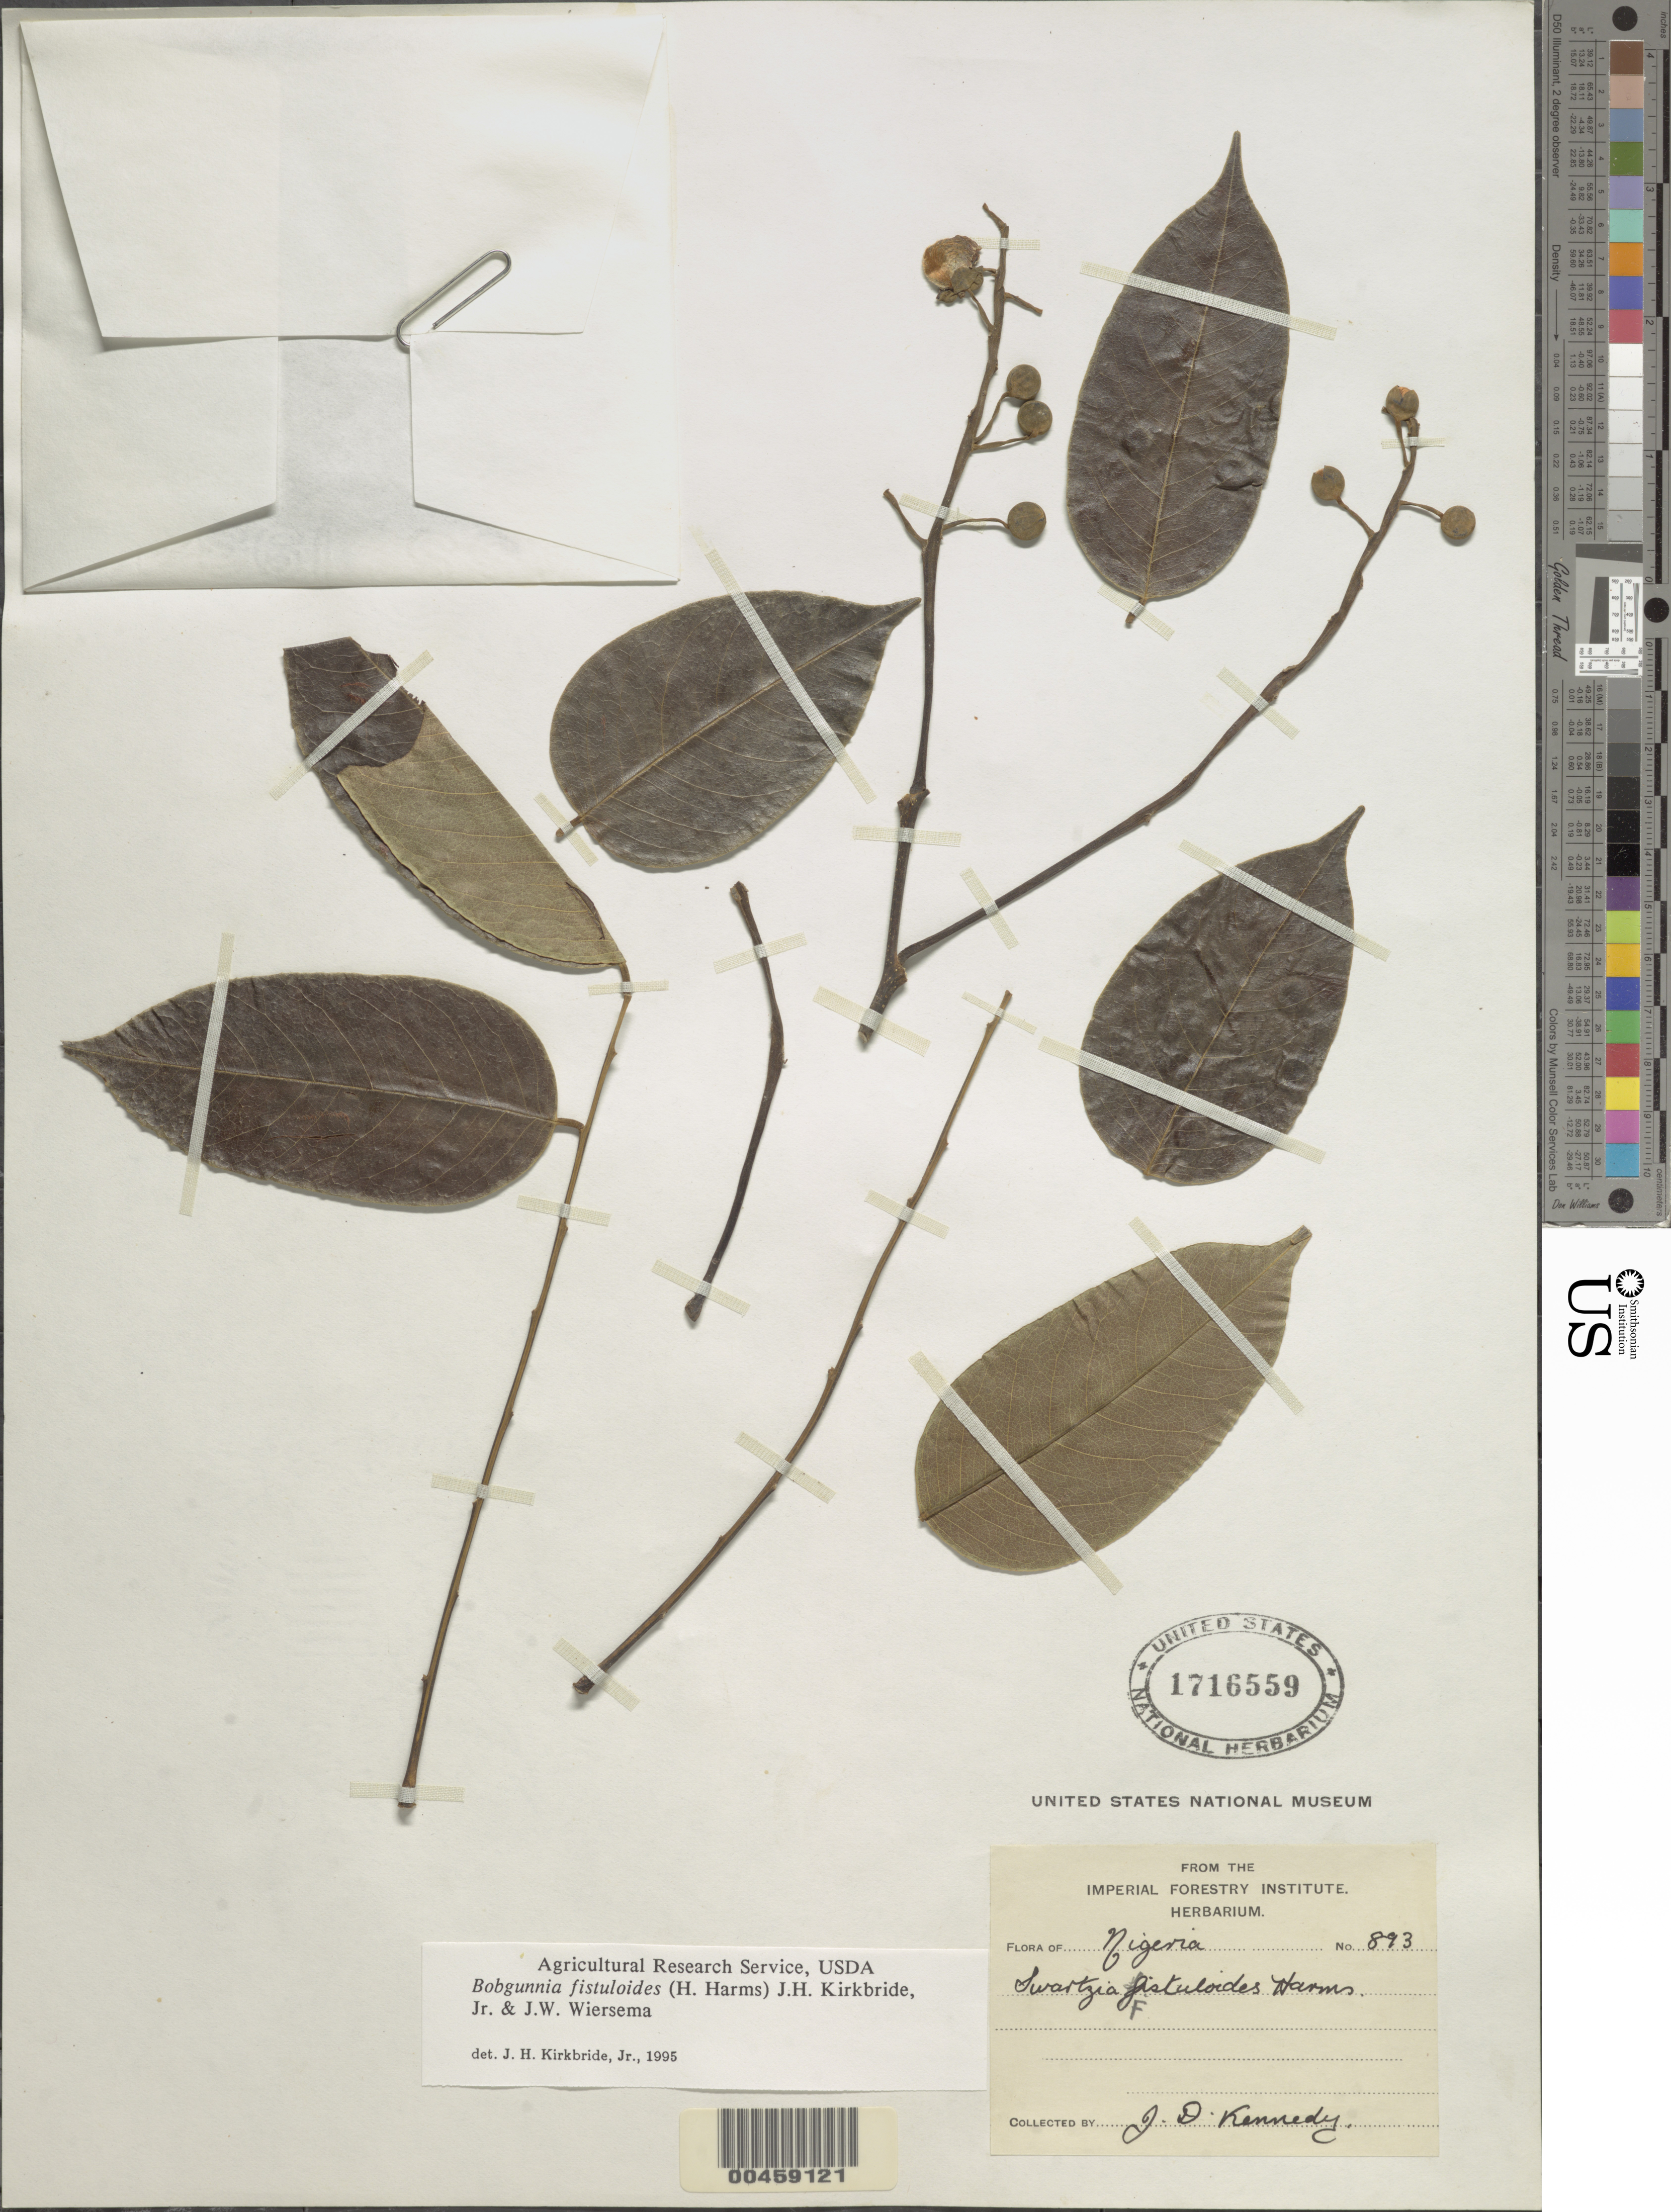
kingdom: Plantae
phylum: Tracheophyta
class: Magnoliopsida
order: Fabales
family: Fabaceae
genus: Bobgunnia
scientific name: Bobgunnia fistuloides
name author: (Harms) J.H. Kirkbr. & Wiersema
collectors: J. D. Kennedy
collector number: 893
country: Nigeria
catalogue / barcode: US 1716559